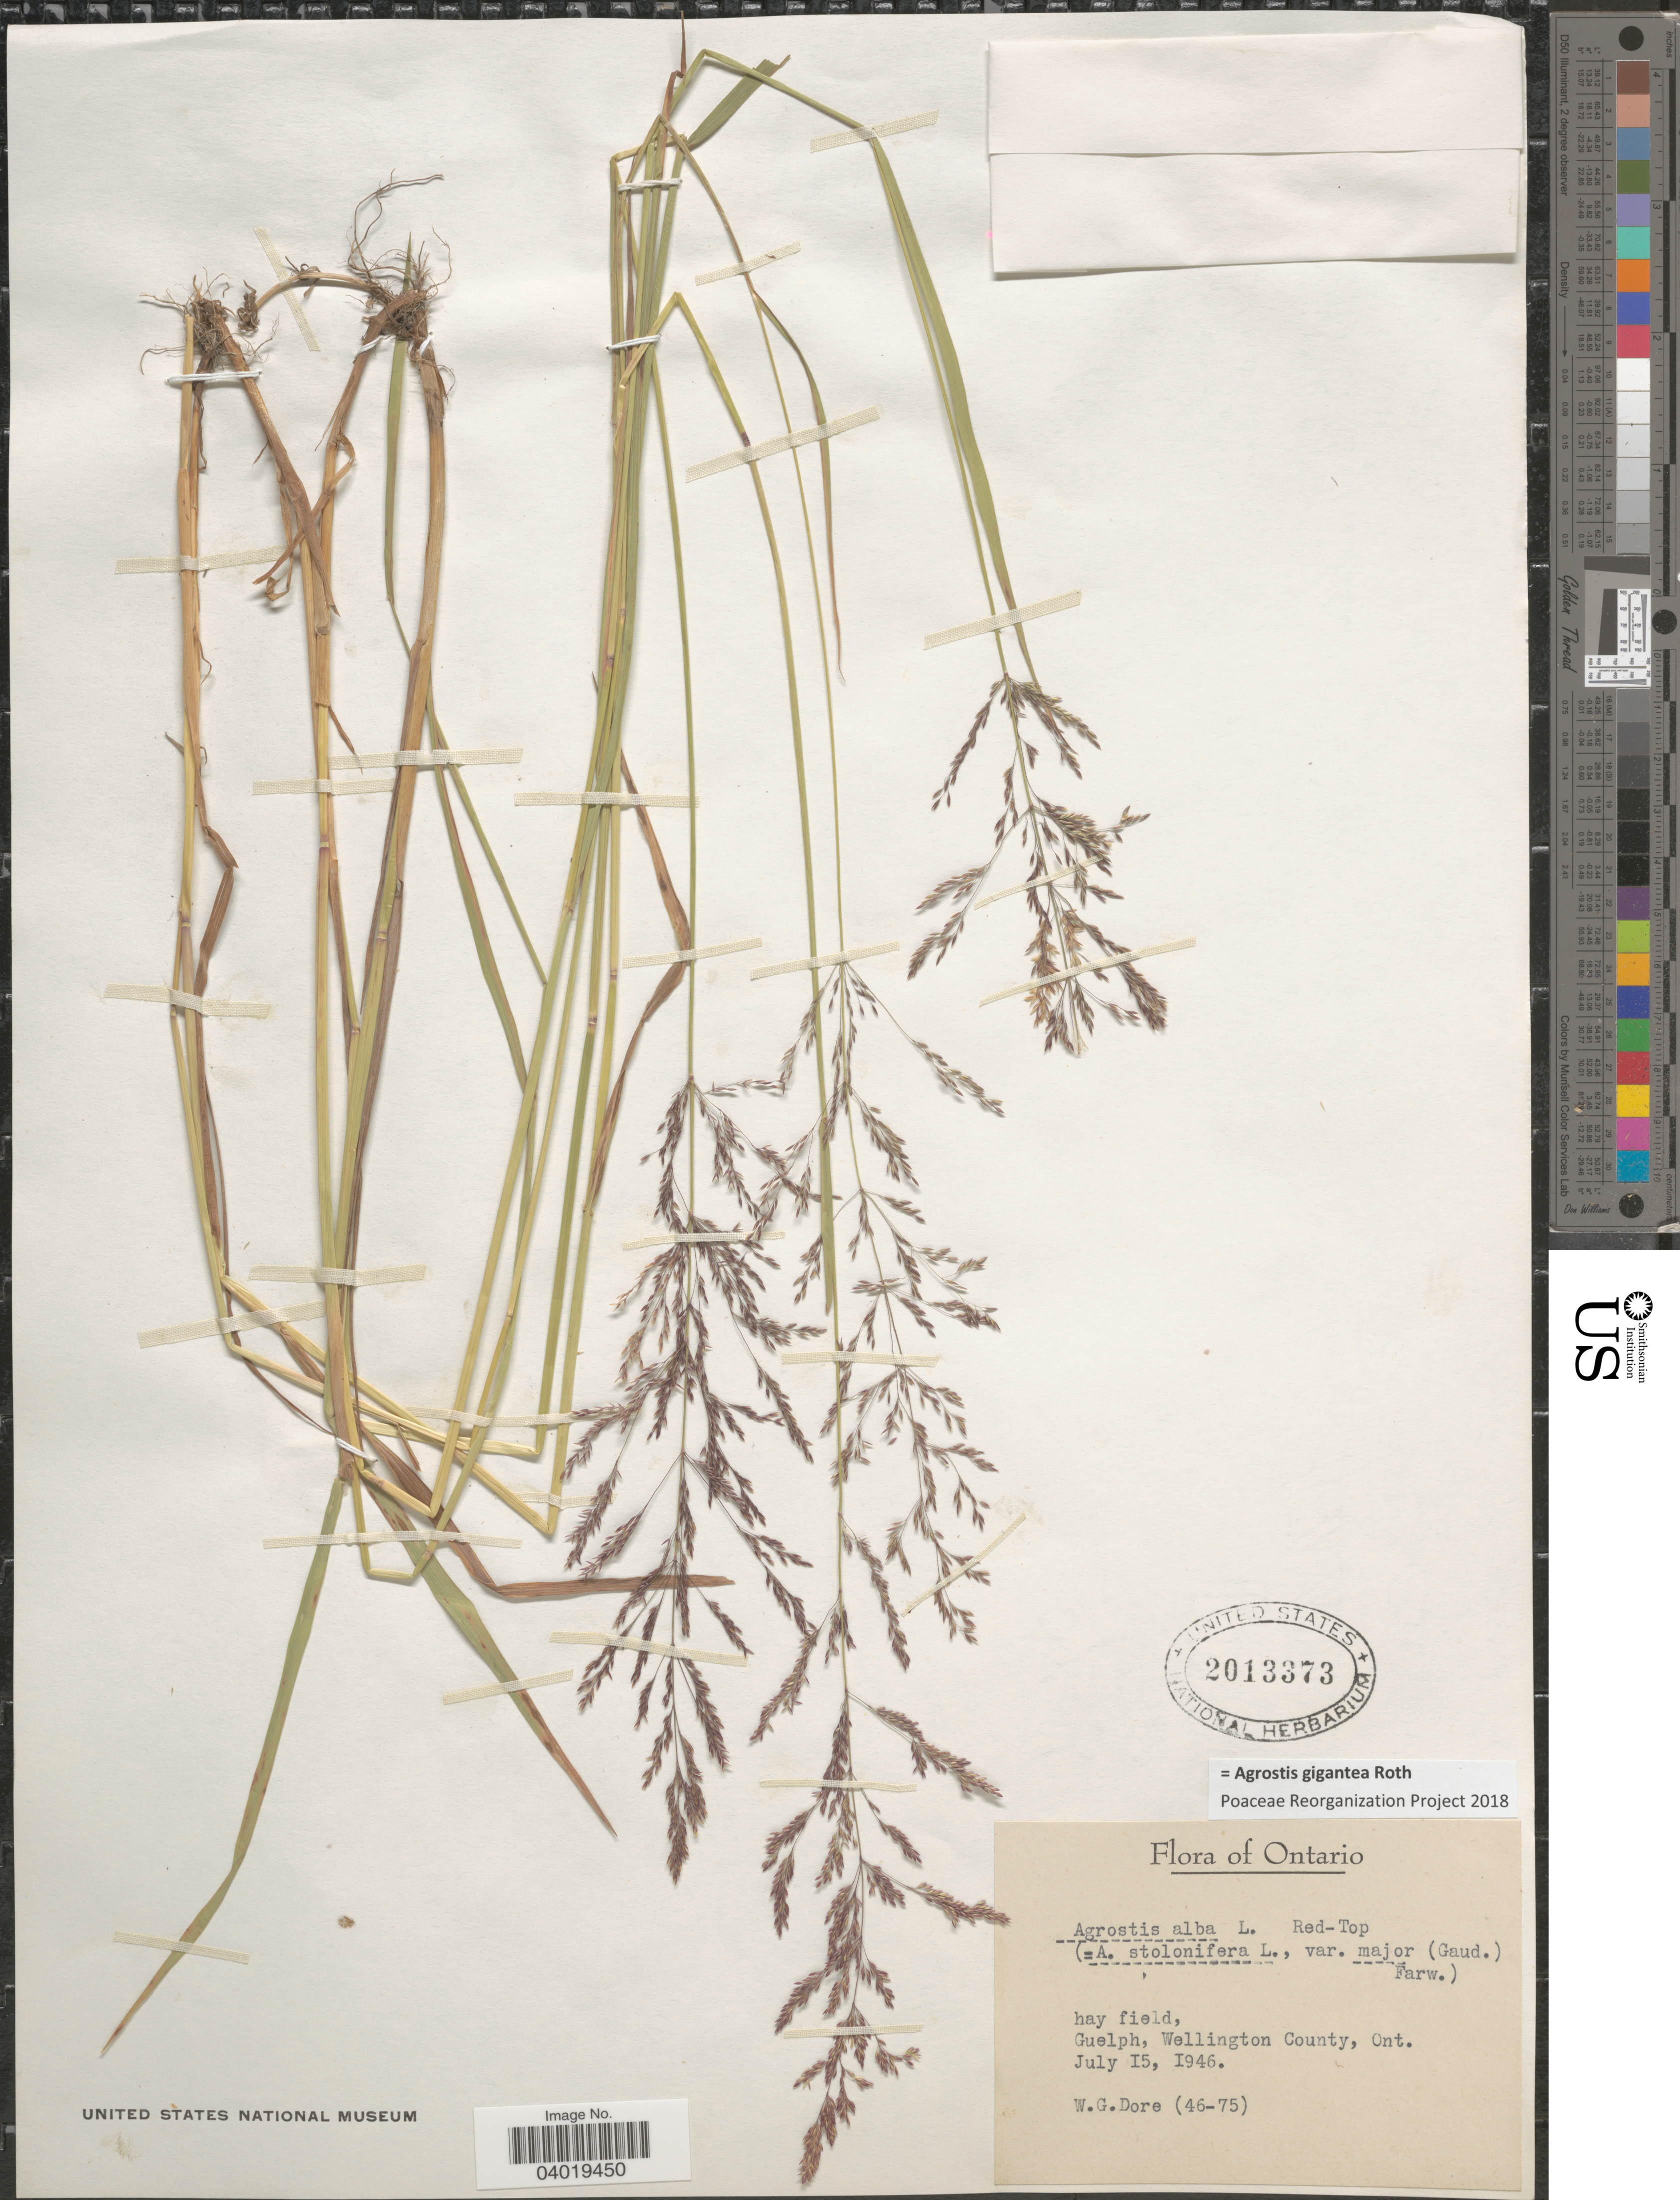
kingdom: Plantae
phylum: Tracheophyta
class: Liliopsida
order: Poales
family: Poaceae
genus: Agrostis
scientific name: Agrostis gigantea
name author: Roth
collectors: W. Dore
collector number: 46-75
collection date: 1946-07-15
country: Canada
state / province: Ontario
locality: Guelph, Wellington County.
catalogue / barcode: US 2013373